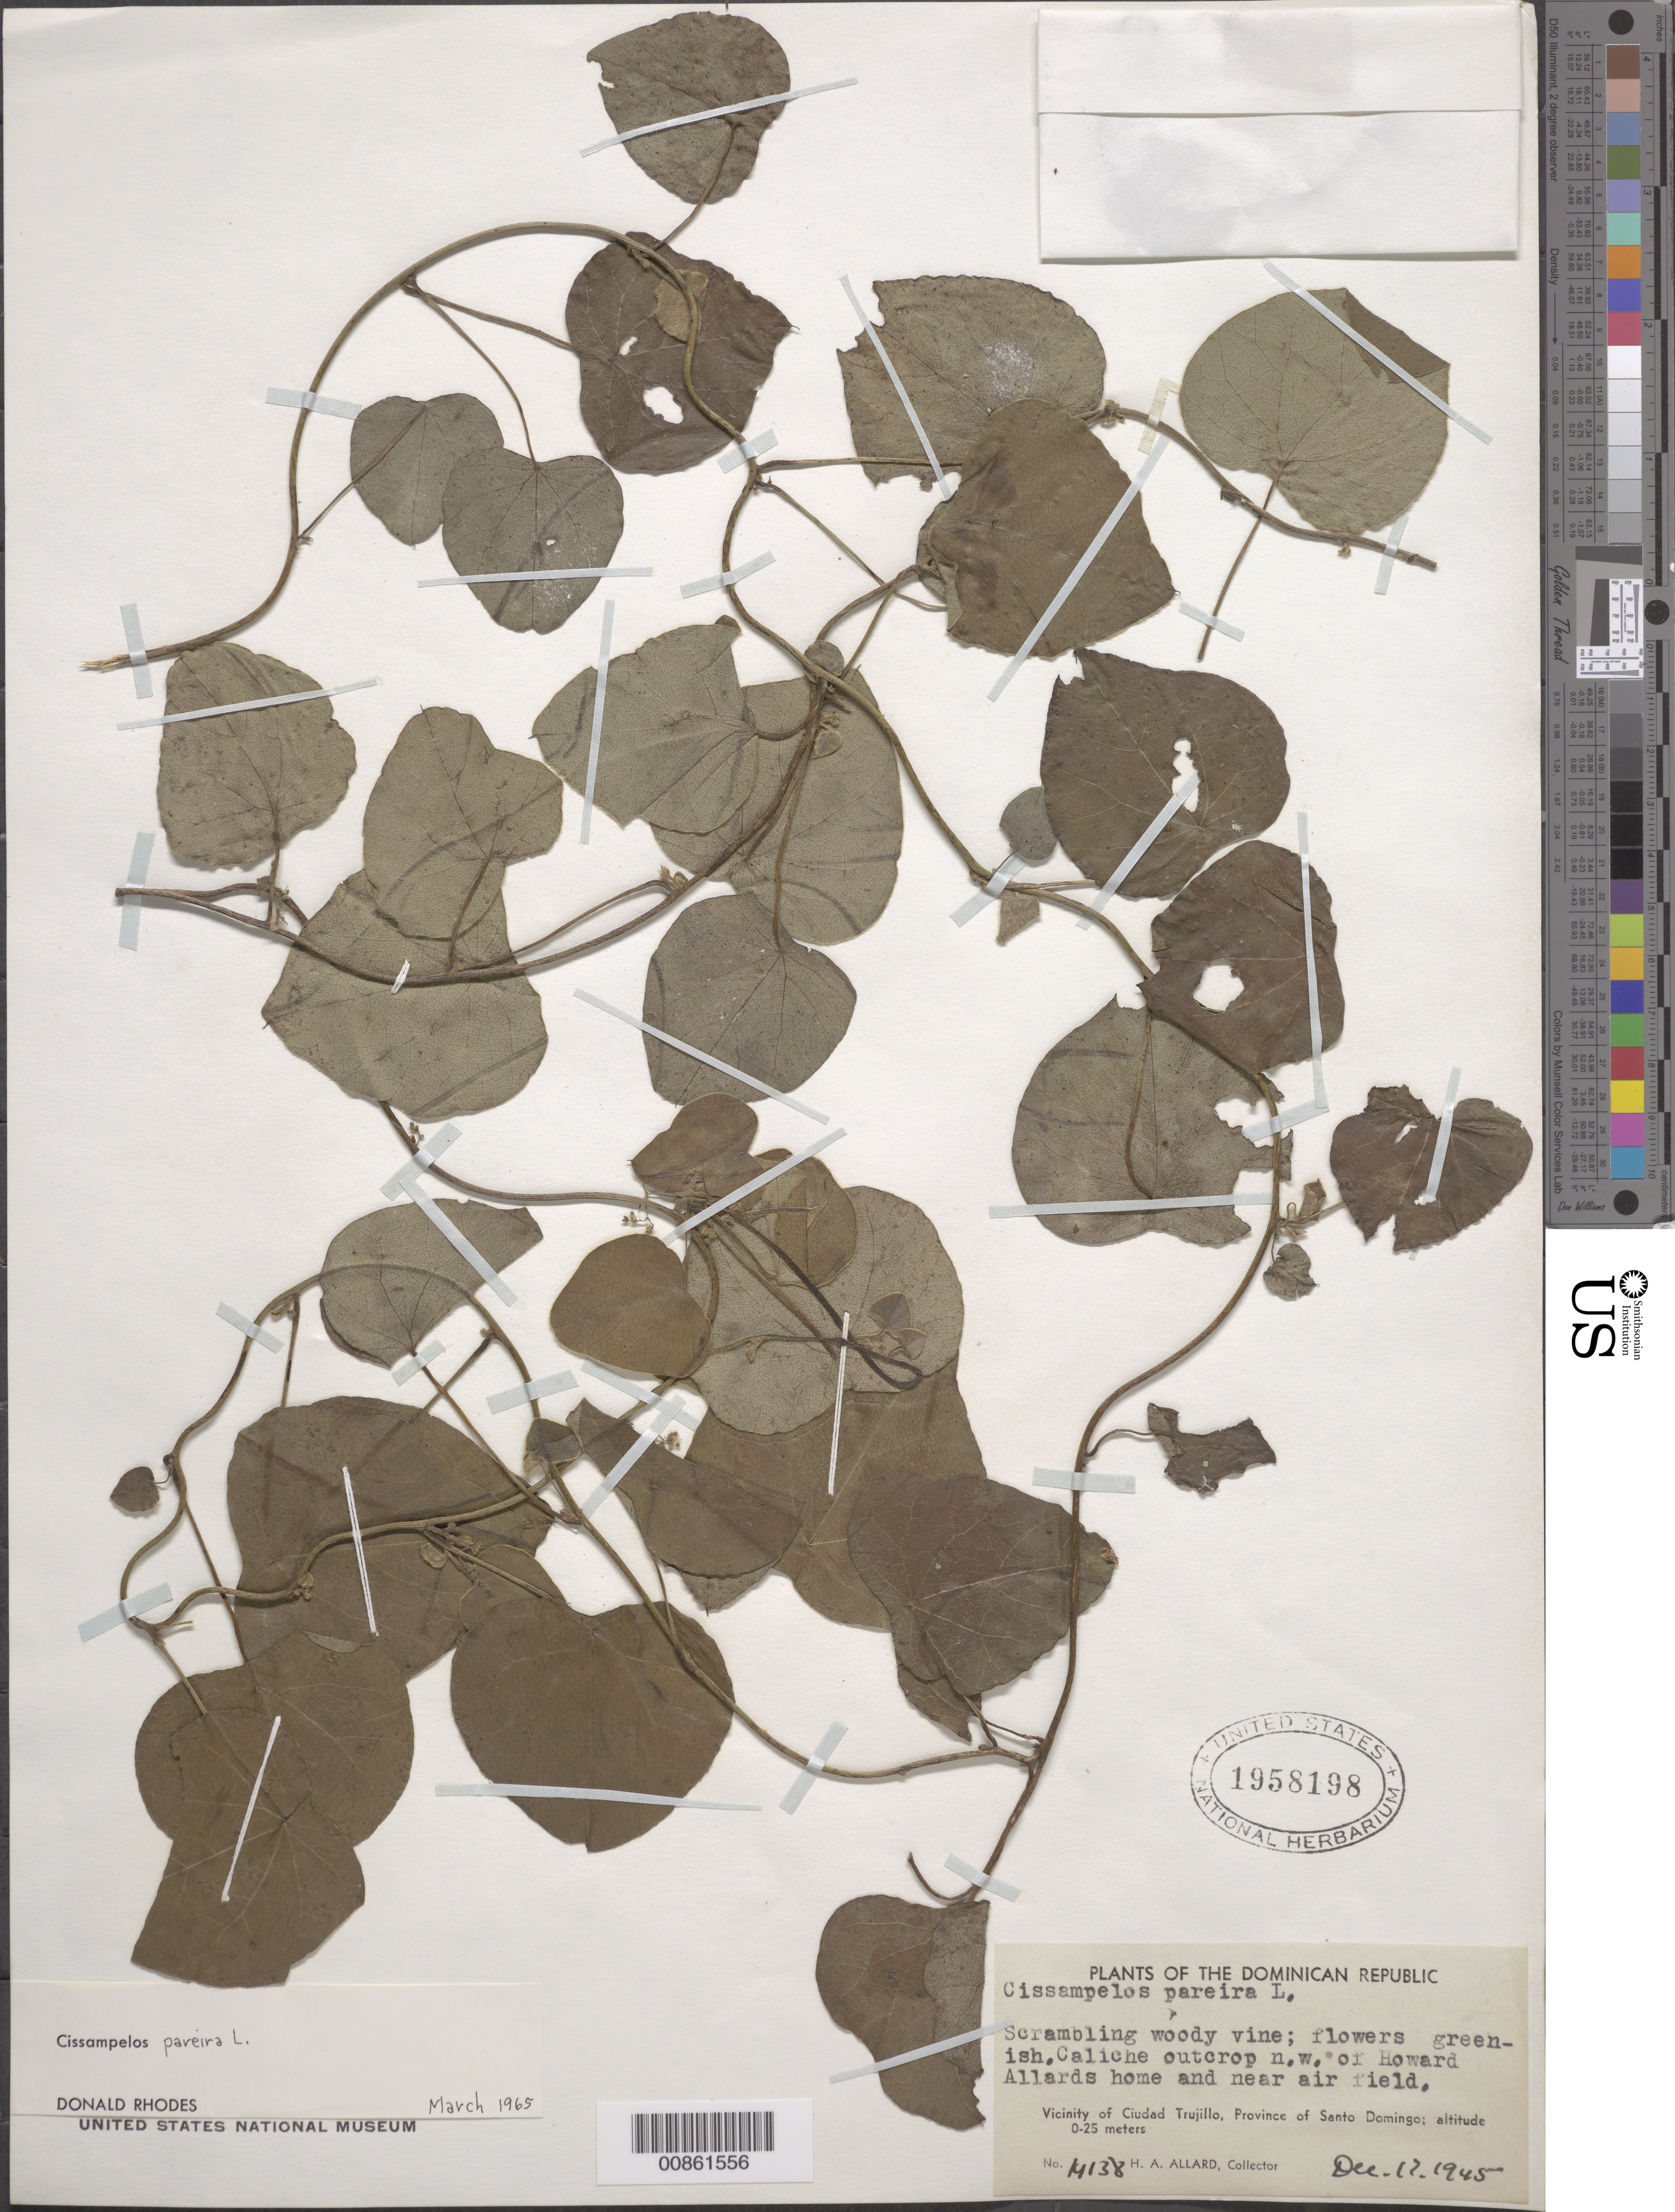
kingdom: Plantae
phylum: Tracheophyta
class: Magnoliopsida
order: Ranunculales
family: Menispermaceae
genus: Cissampelos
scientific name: Cissampelos pareira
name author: L.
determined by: Rhodes, D.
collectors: H. A. Allard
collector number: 14138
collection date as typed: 17 Dec 1945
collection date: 1945-12-17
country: Dominican Republic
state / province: Distrito Nacional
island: Hispaniola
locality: Vicinity of Ciudad Trujillo, Province of Santo Domingo (obsolete). Caliche outcrop NW of Howard Allard's home and near air field.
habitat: Caliche outcrop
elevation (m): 0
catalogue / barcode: US 1958198